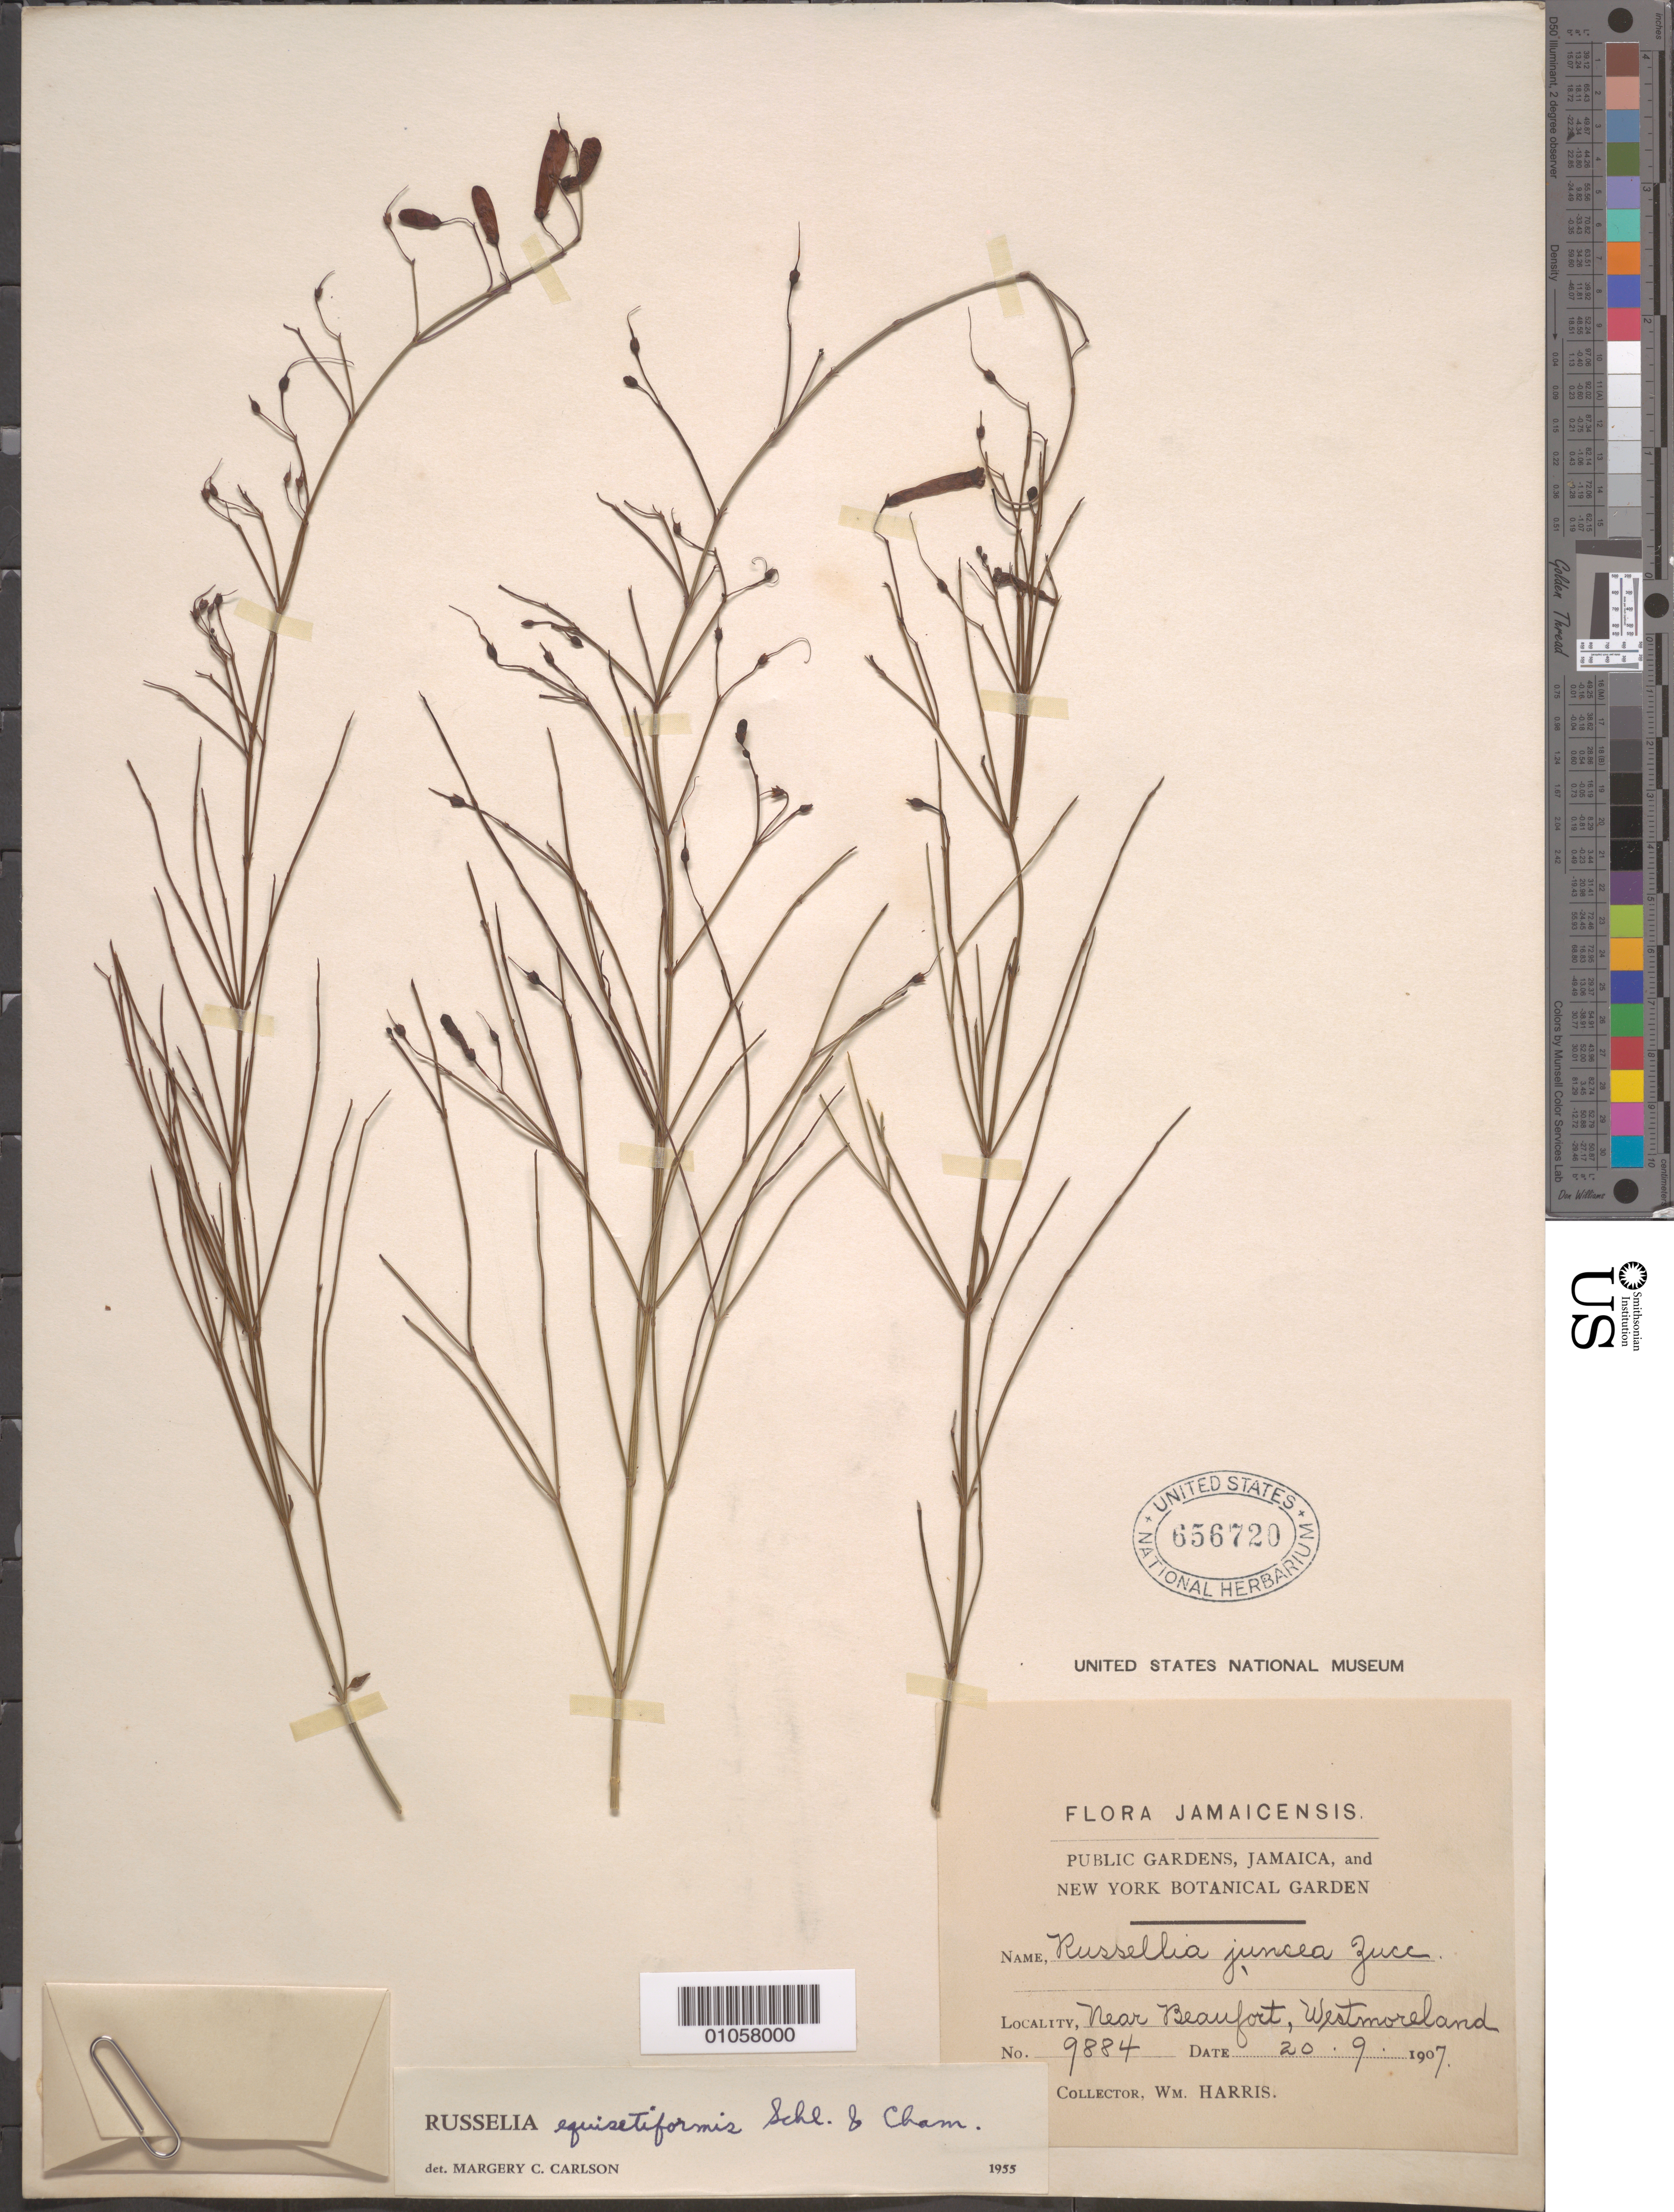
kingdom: Plantae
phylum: Tracheophyta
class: Magnoliopsida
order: Lamiales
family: Plantaginaceae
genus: Russelia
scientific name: Russelia equisiteformis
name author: Schltdl. & Cham.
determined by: Carlson, M. C.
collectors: W. Harris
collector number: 9884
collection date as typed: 20 Sep 1907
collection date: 1907-09-20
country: Jamaica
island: Jamaica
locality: Westmoreland, near Beaufort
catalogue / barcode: US 656720